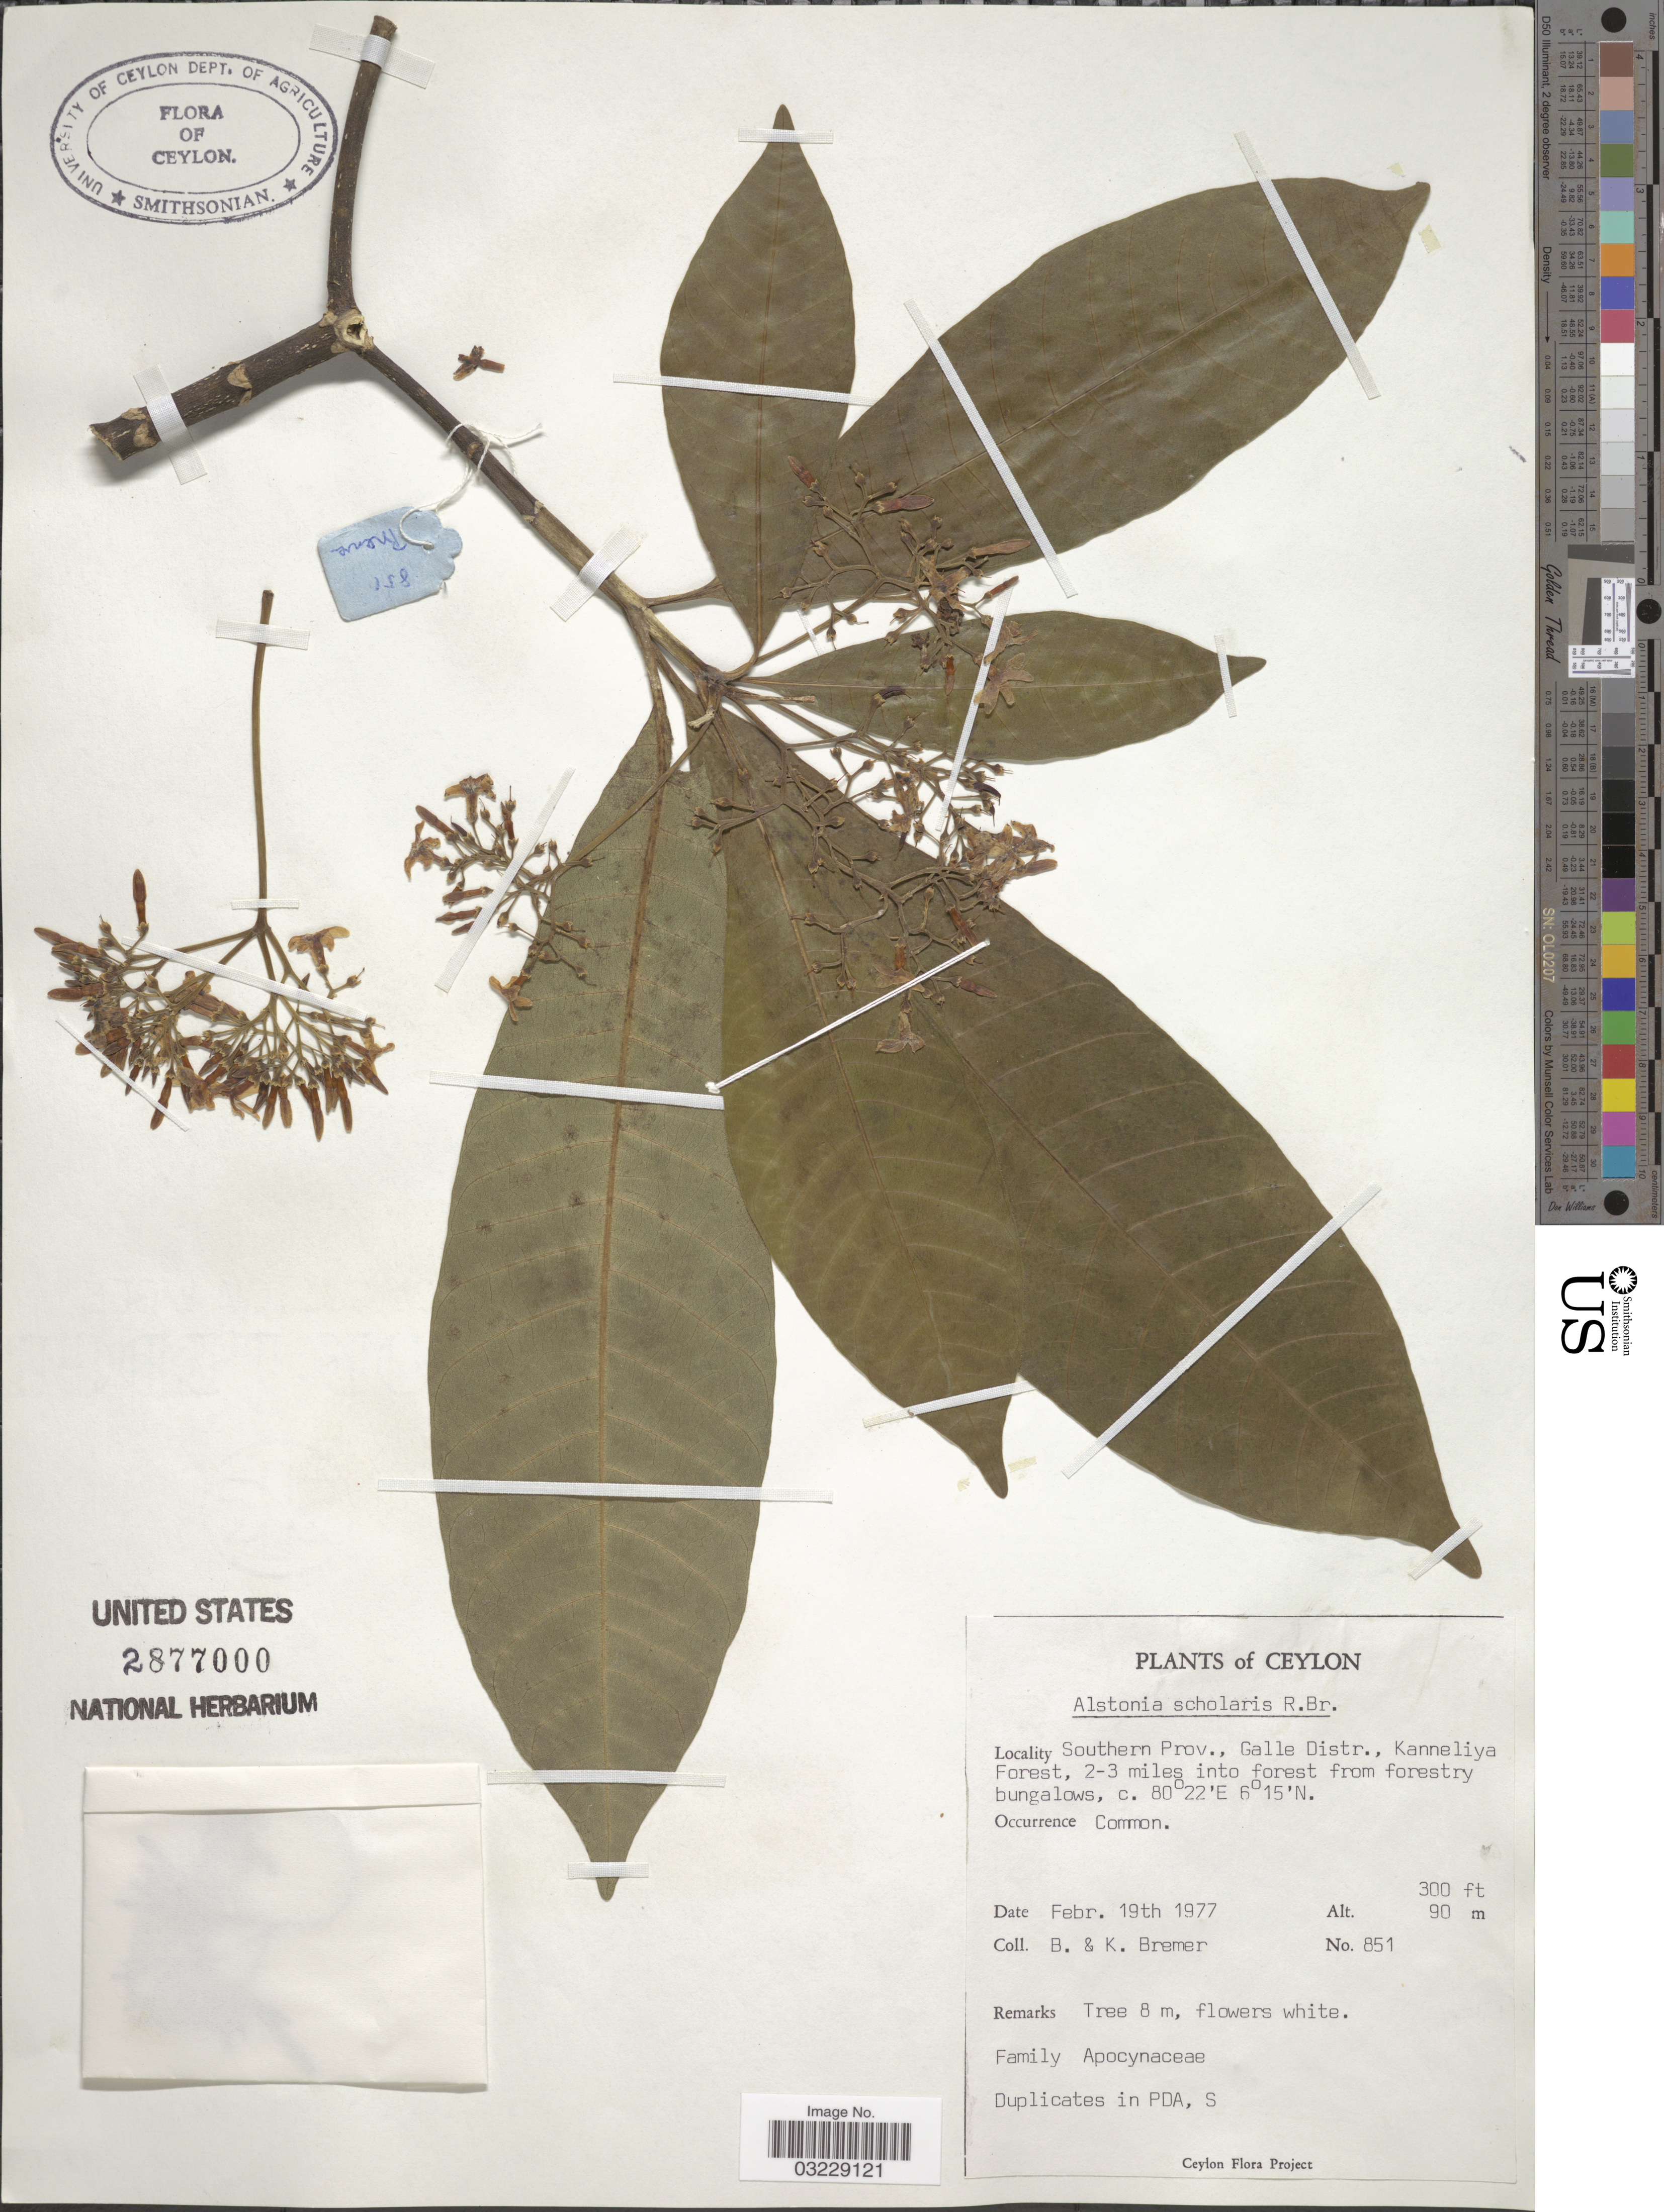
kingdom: Plantae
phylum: Tracheophyta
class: Magnoliopsida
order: Gentianales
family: Apocynaceae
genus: Alstonia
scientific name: Alstonia scholaris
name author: (L.) R. Br.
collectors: B. Bremer & K. Bremer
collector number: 851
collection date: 1977-02-19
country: Sri Lanka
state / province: Southern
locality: Ceylon. Galle Distr., Kanneliya Forest, 2-3 miles into forest from forestry bungalows.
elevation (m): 91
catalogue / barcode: US 2877000